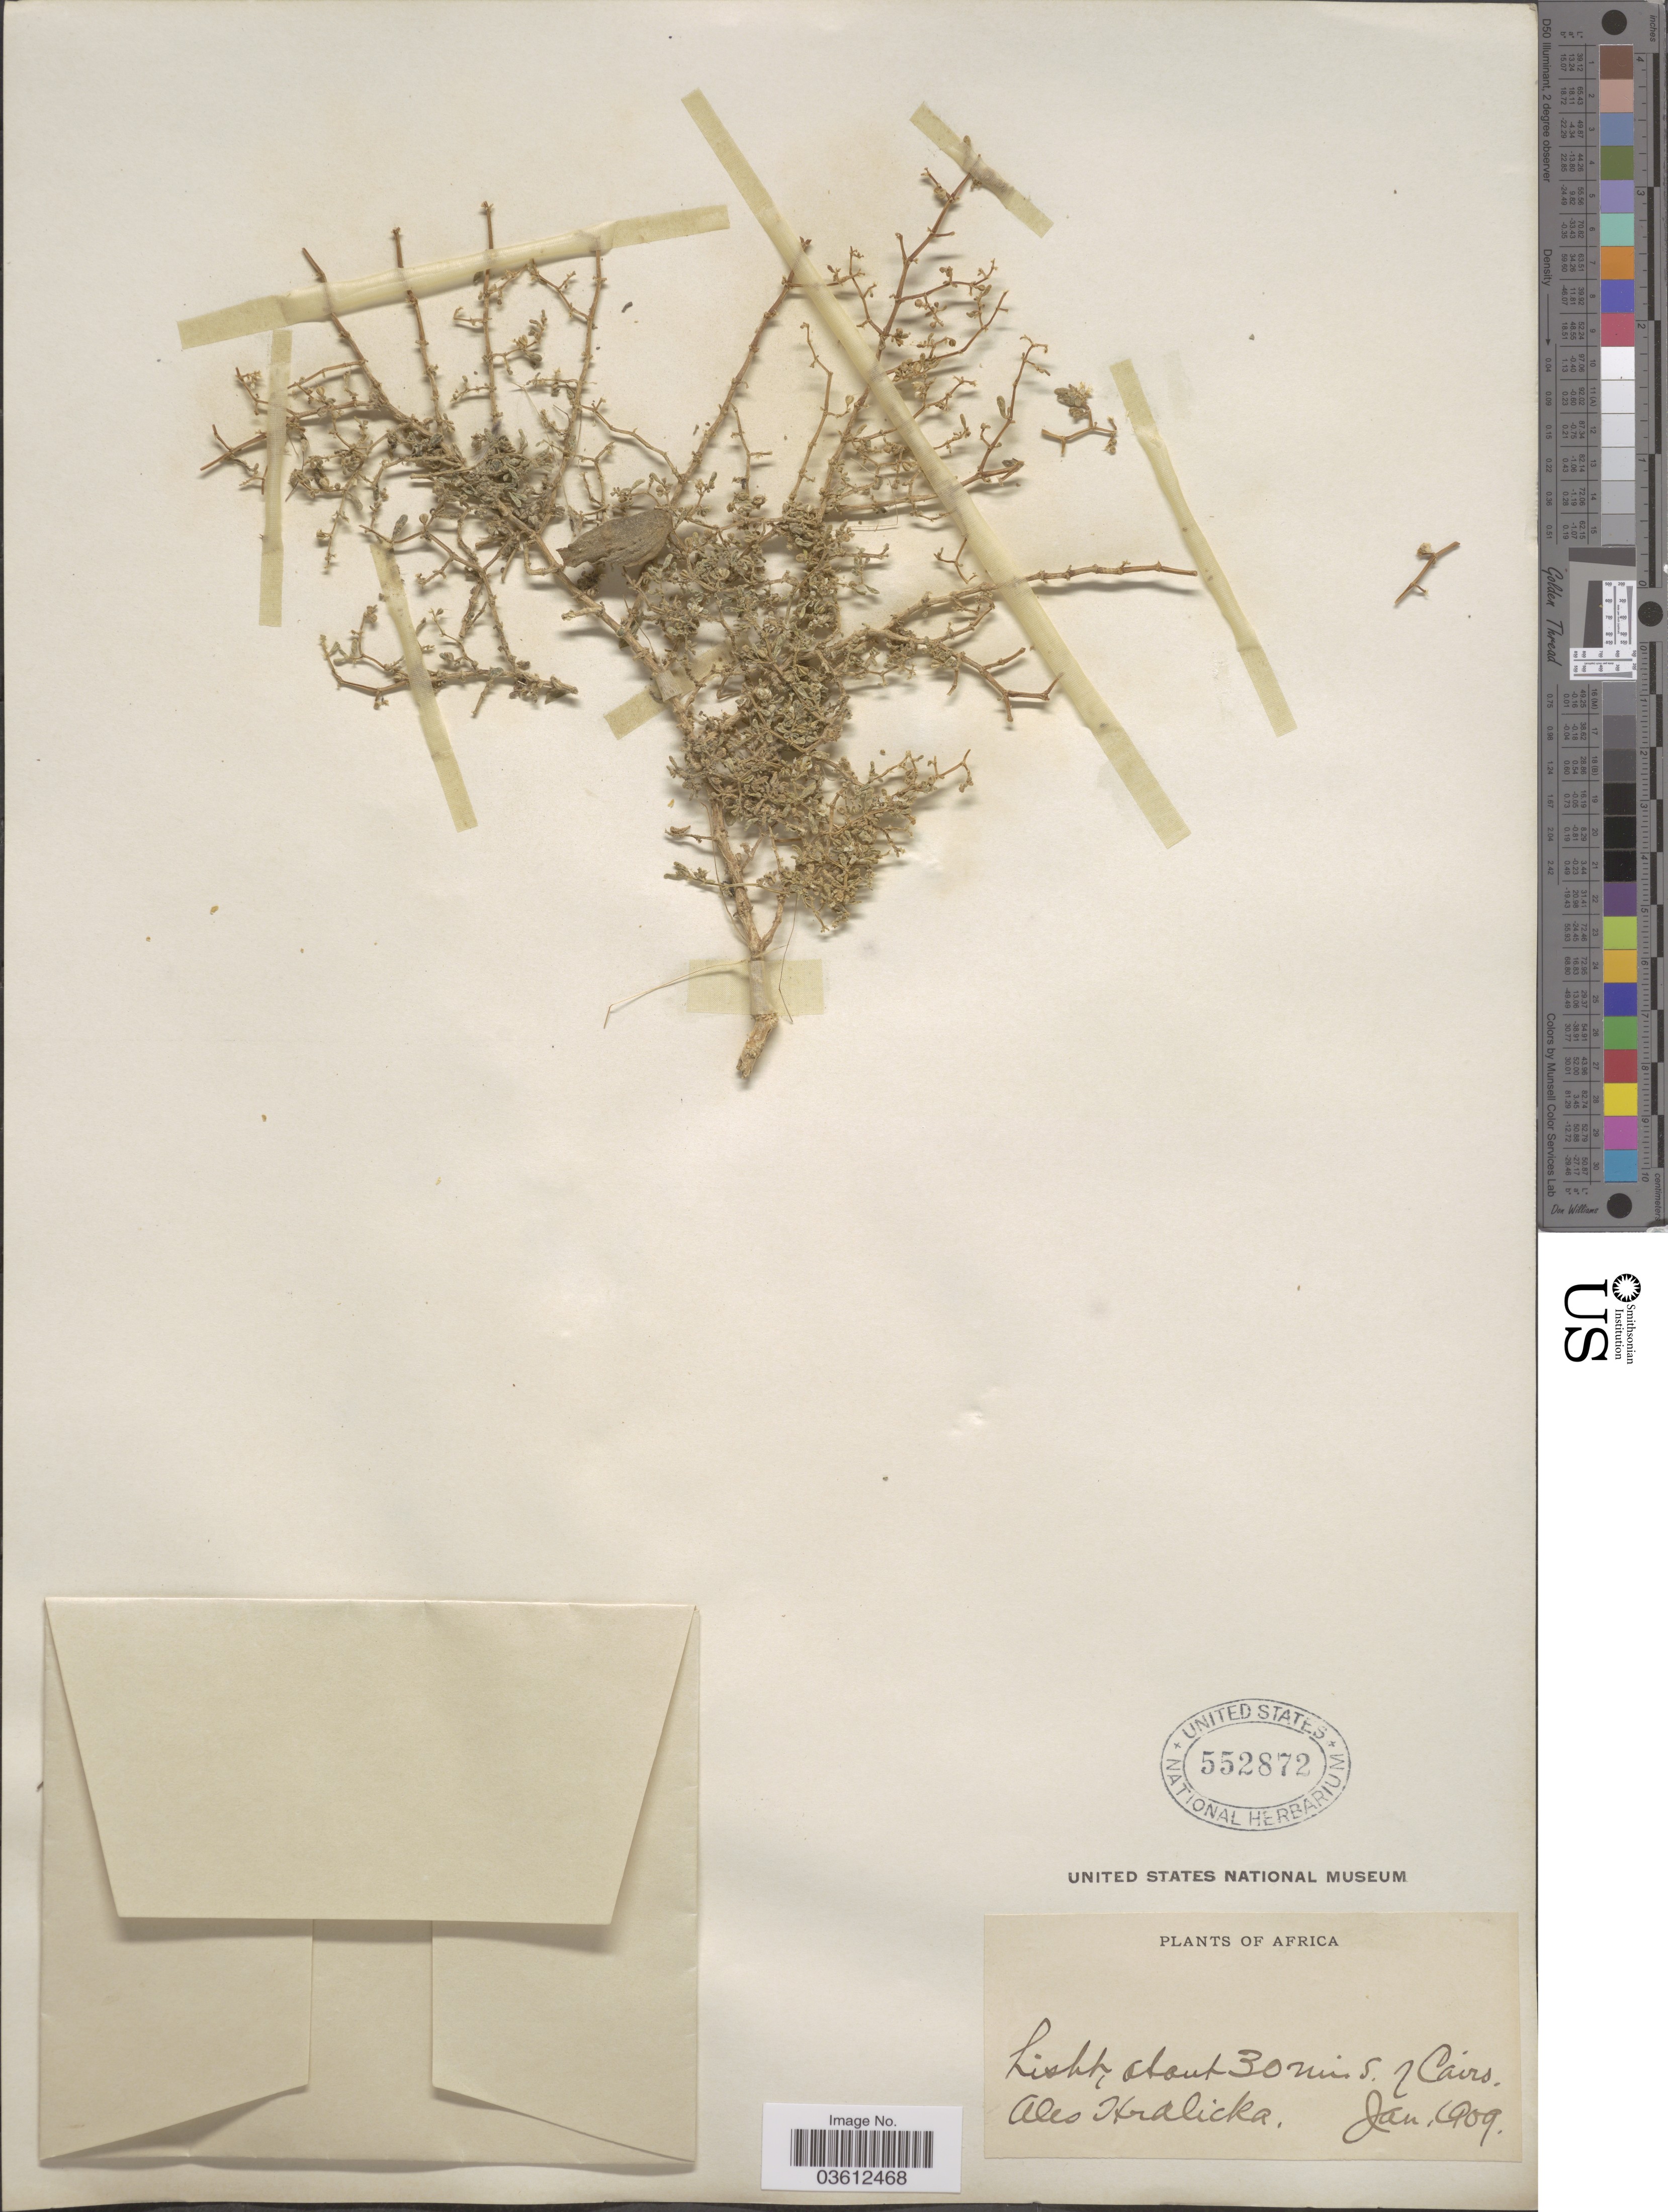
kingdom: Plantae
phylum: Tracheophyta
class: Magnoliopsida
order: Caryophyllales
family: Aizoaceae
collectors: A. Hrdlicka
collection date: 1909-01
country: Egypt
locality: Africa. Lisht, about 30 mi. S. of Cairo.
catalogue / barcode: US 552872